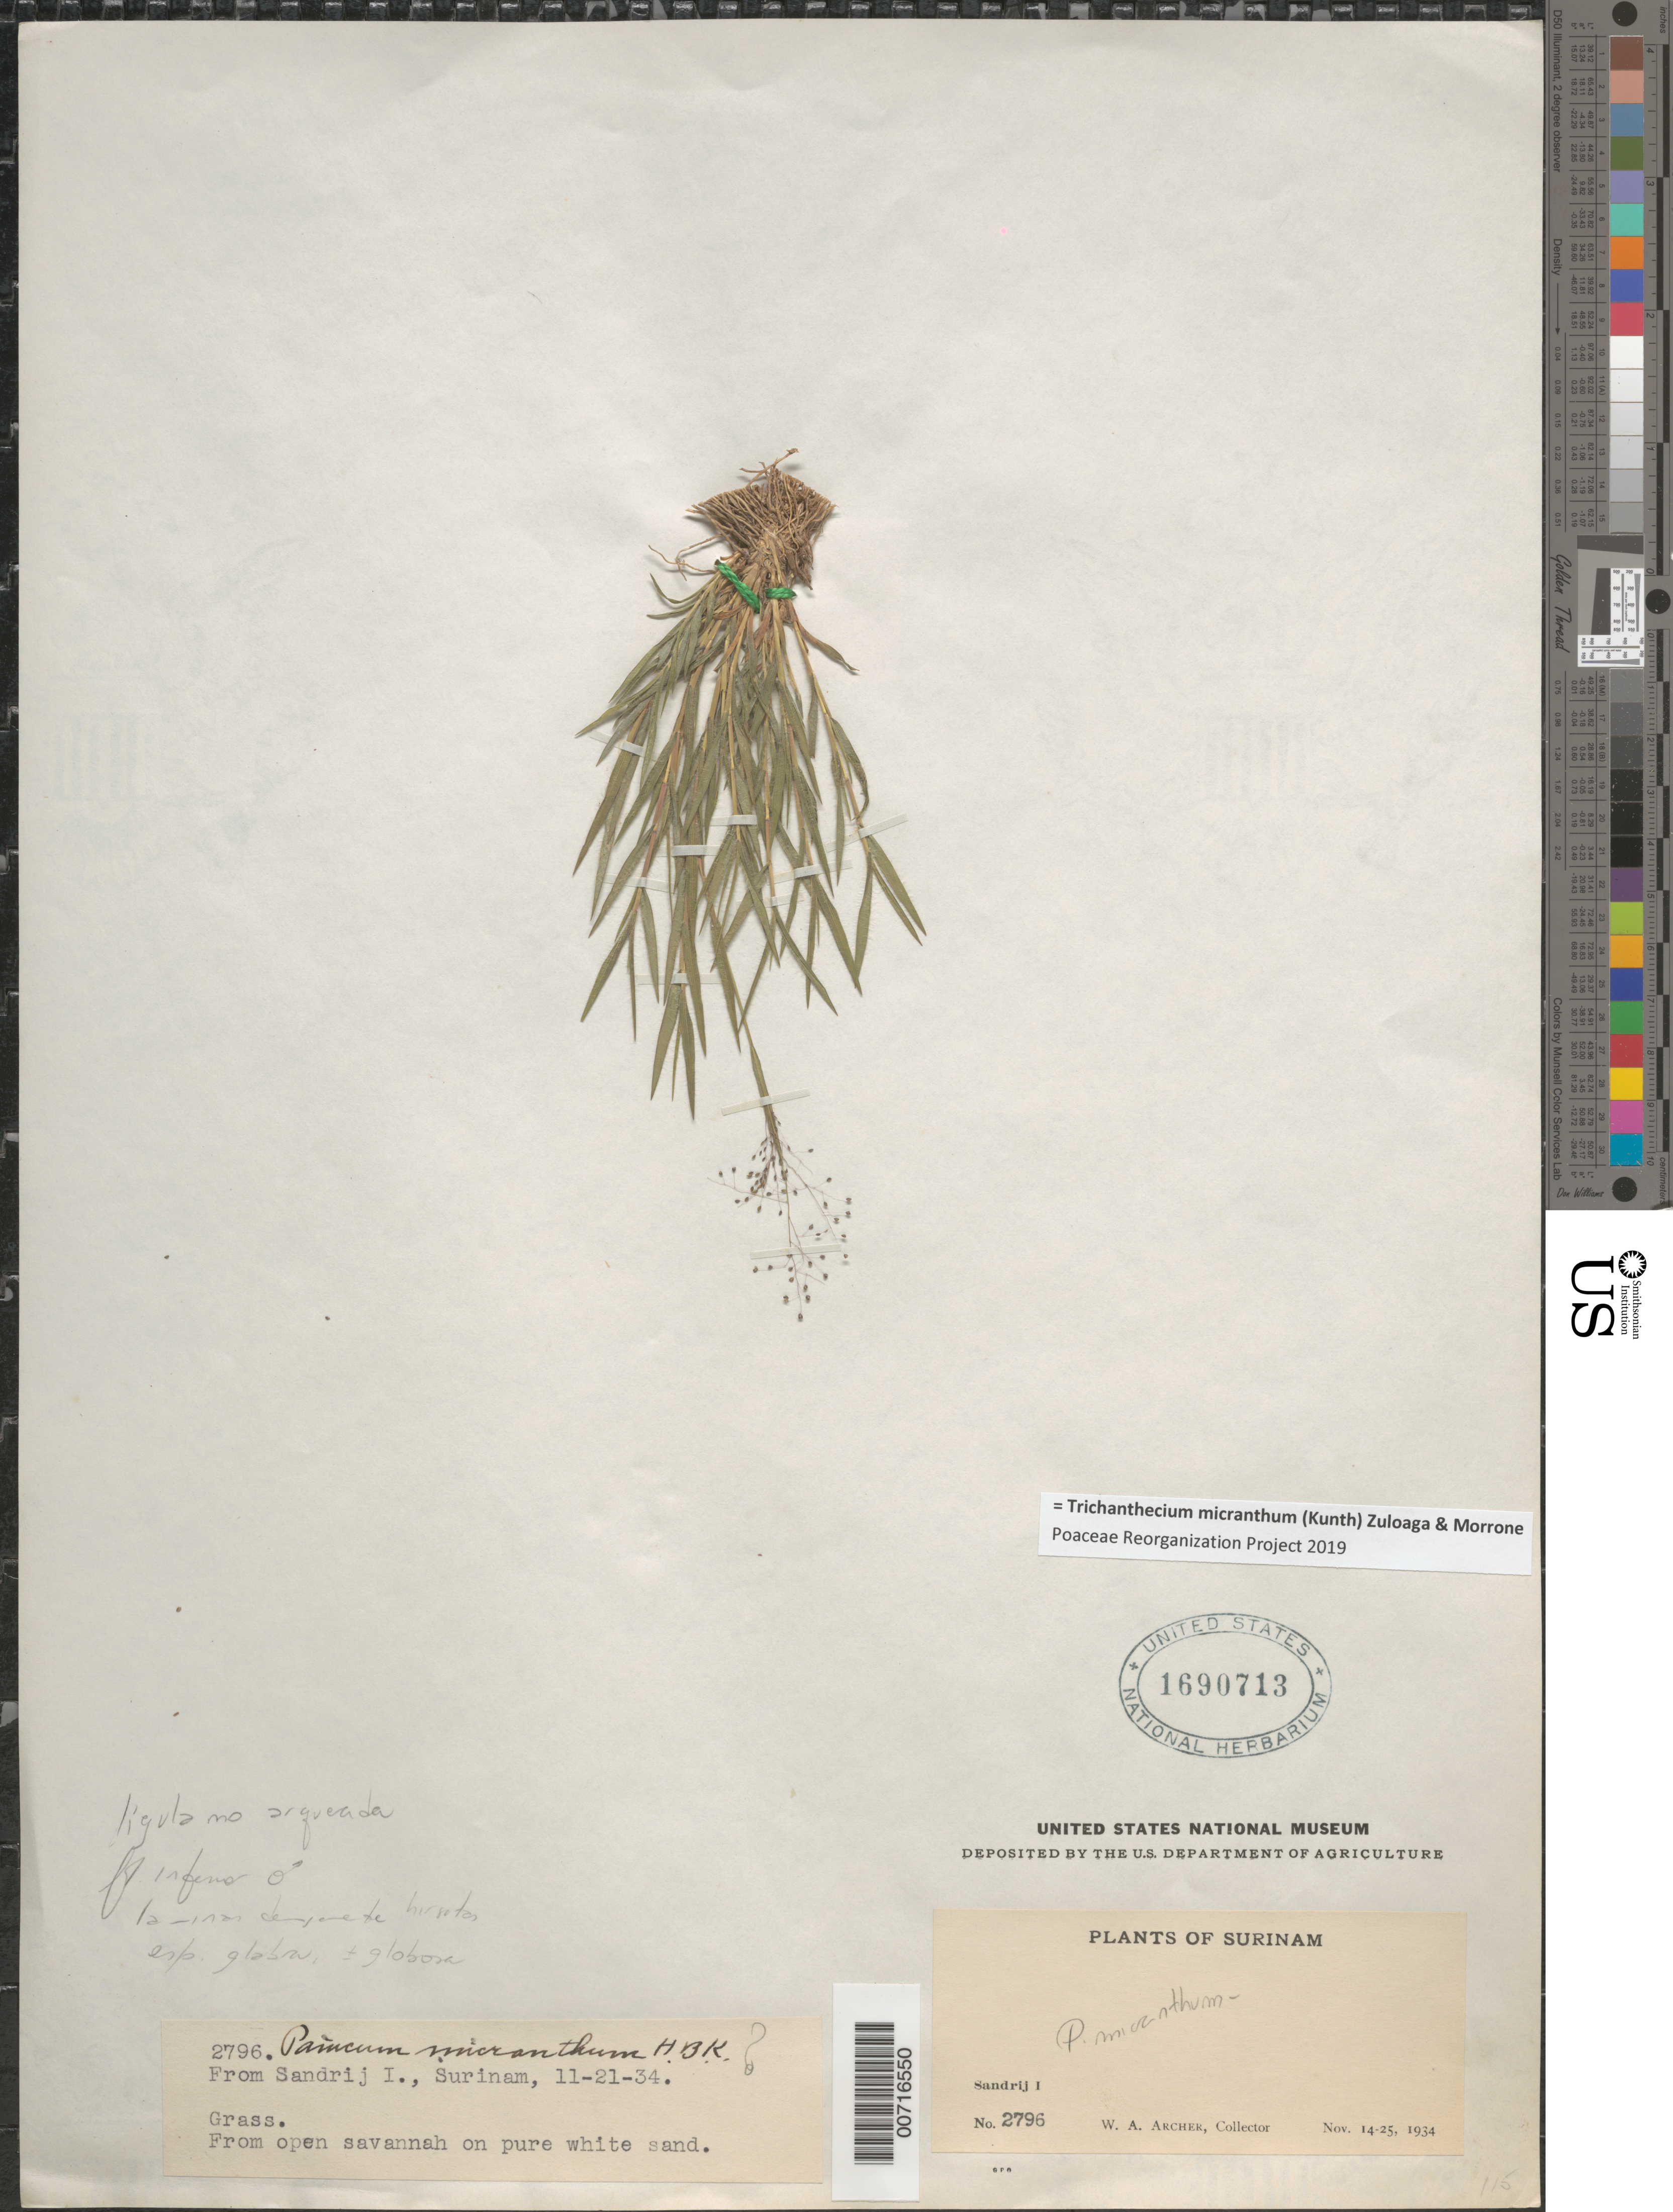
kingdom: Plantae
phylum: Tracheophyta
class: Liliopsida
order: Poales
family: Poaceae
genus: Trichanthecium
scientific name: Trichanthecium micranthum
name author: (Kunth) Zuloaga & Morrone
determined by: Poaceae Reorganization Project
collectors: W. A. Archer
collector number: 2796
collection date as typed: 14-Nov-34 to 25-Nov-34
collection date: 1934-11-14/1934-11-25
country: Suriname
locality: Zanderij I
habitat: Open savanna on pure white sand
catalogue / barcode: US 1690713